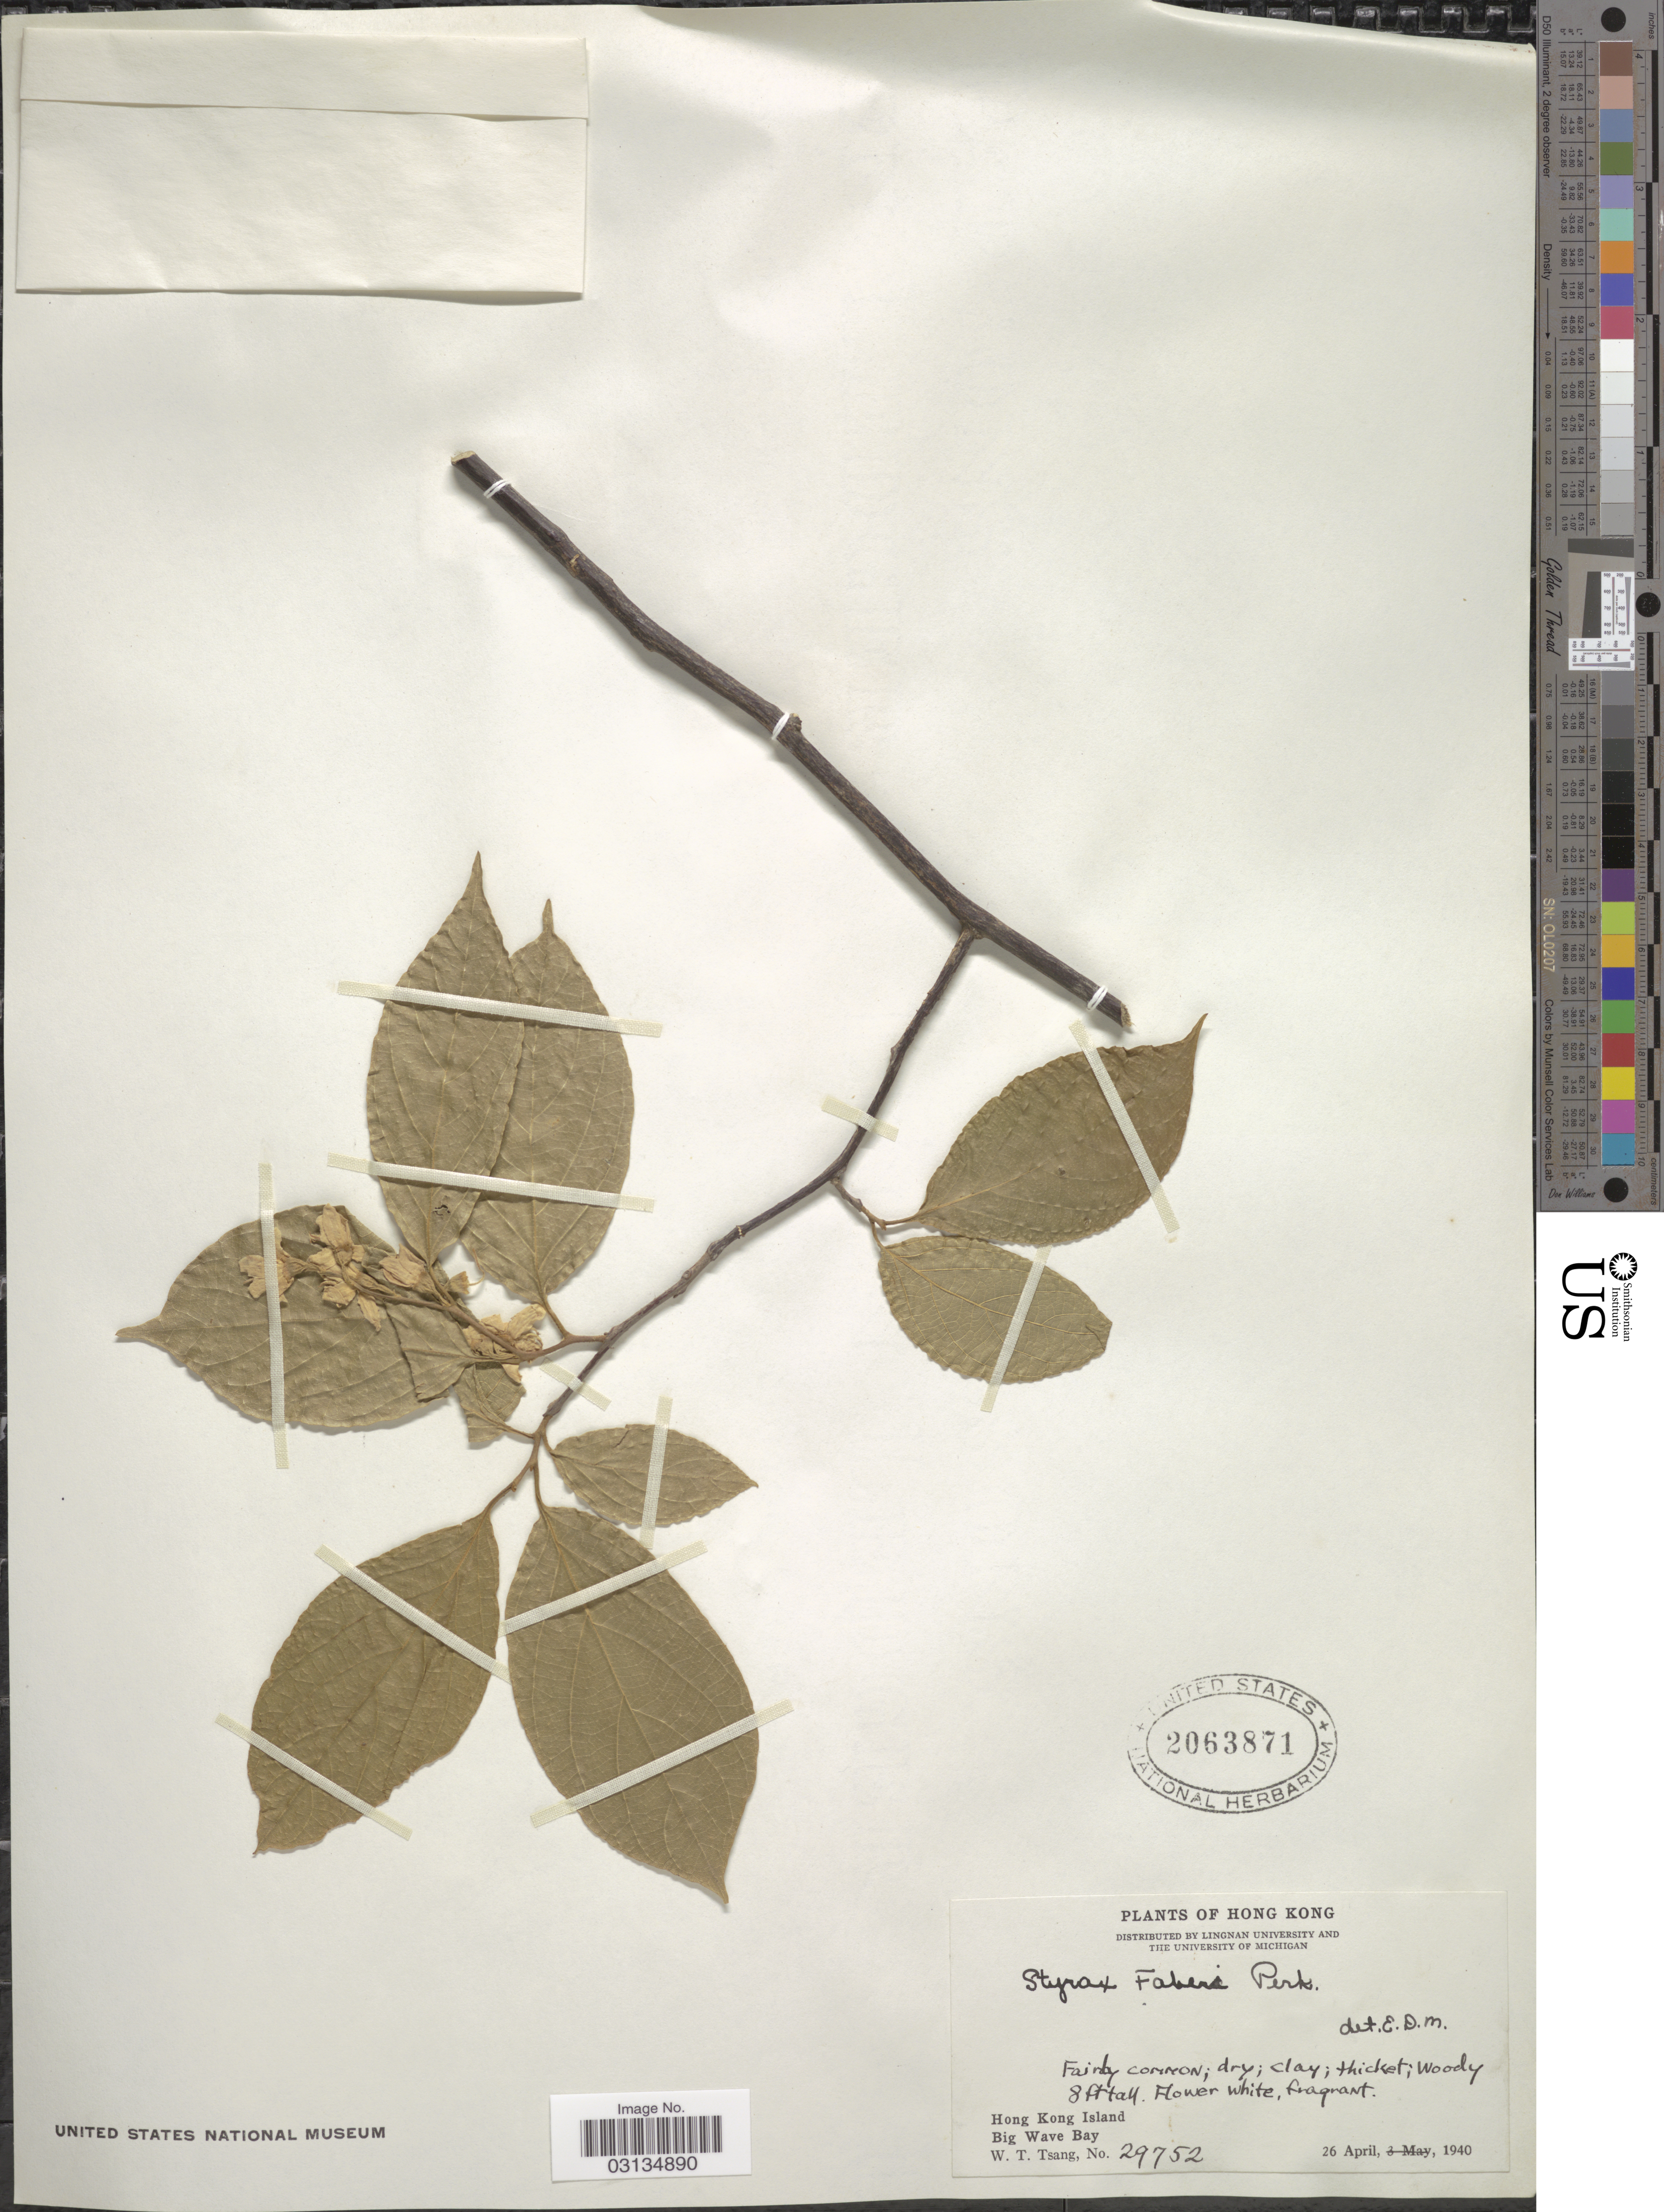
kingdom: Plantae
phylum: Tracheophyta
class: Magnoliopsida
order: Ericales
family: Styracaceae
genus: Styrax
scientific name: Styrax faberi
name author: Perkins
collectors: W. T. Tsang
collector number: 29752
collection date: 1940-04-26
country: China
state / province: Hong Kong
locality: Hong Kong Island. Big Wave Bay.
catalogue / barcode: US 2063871